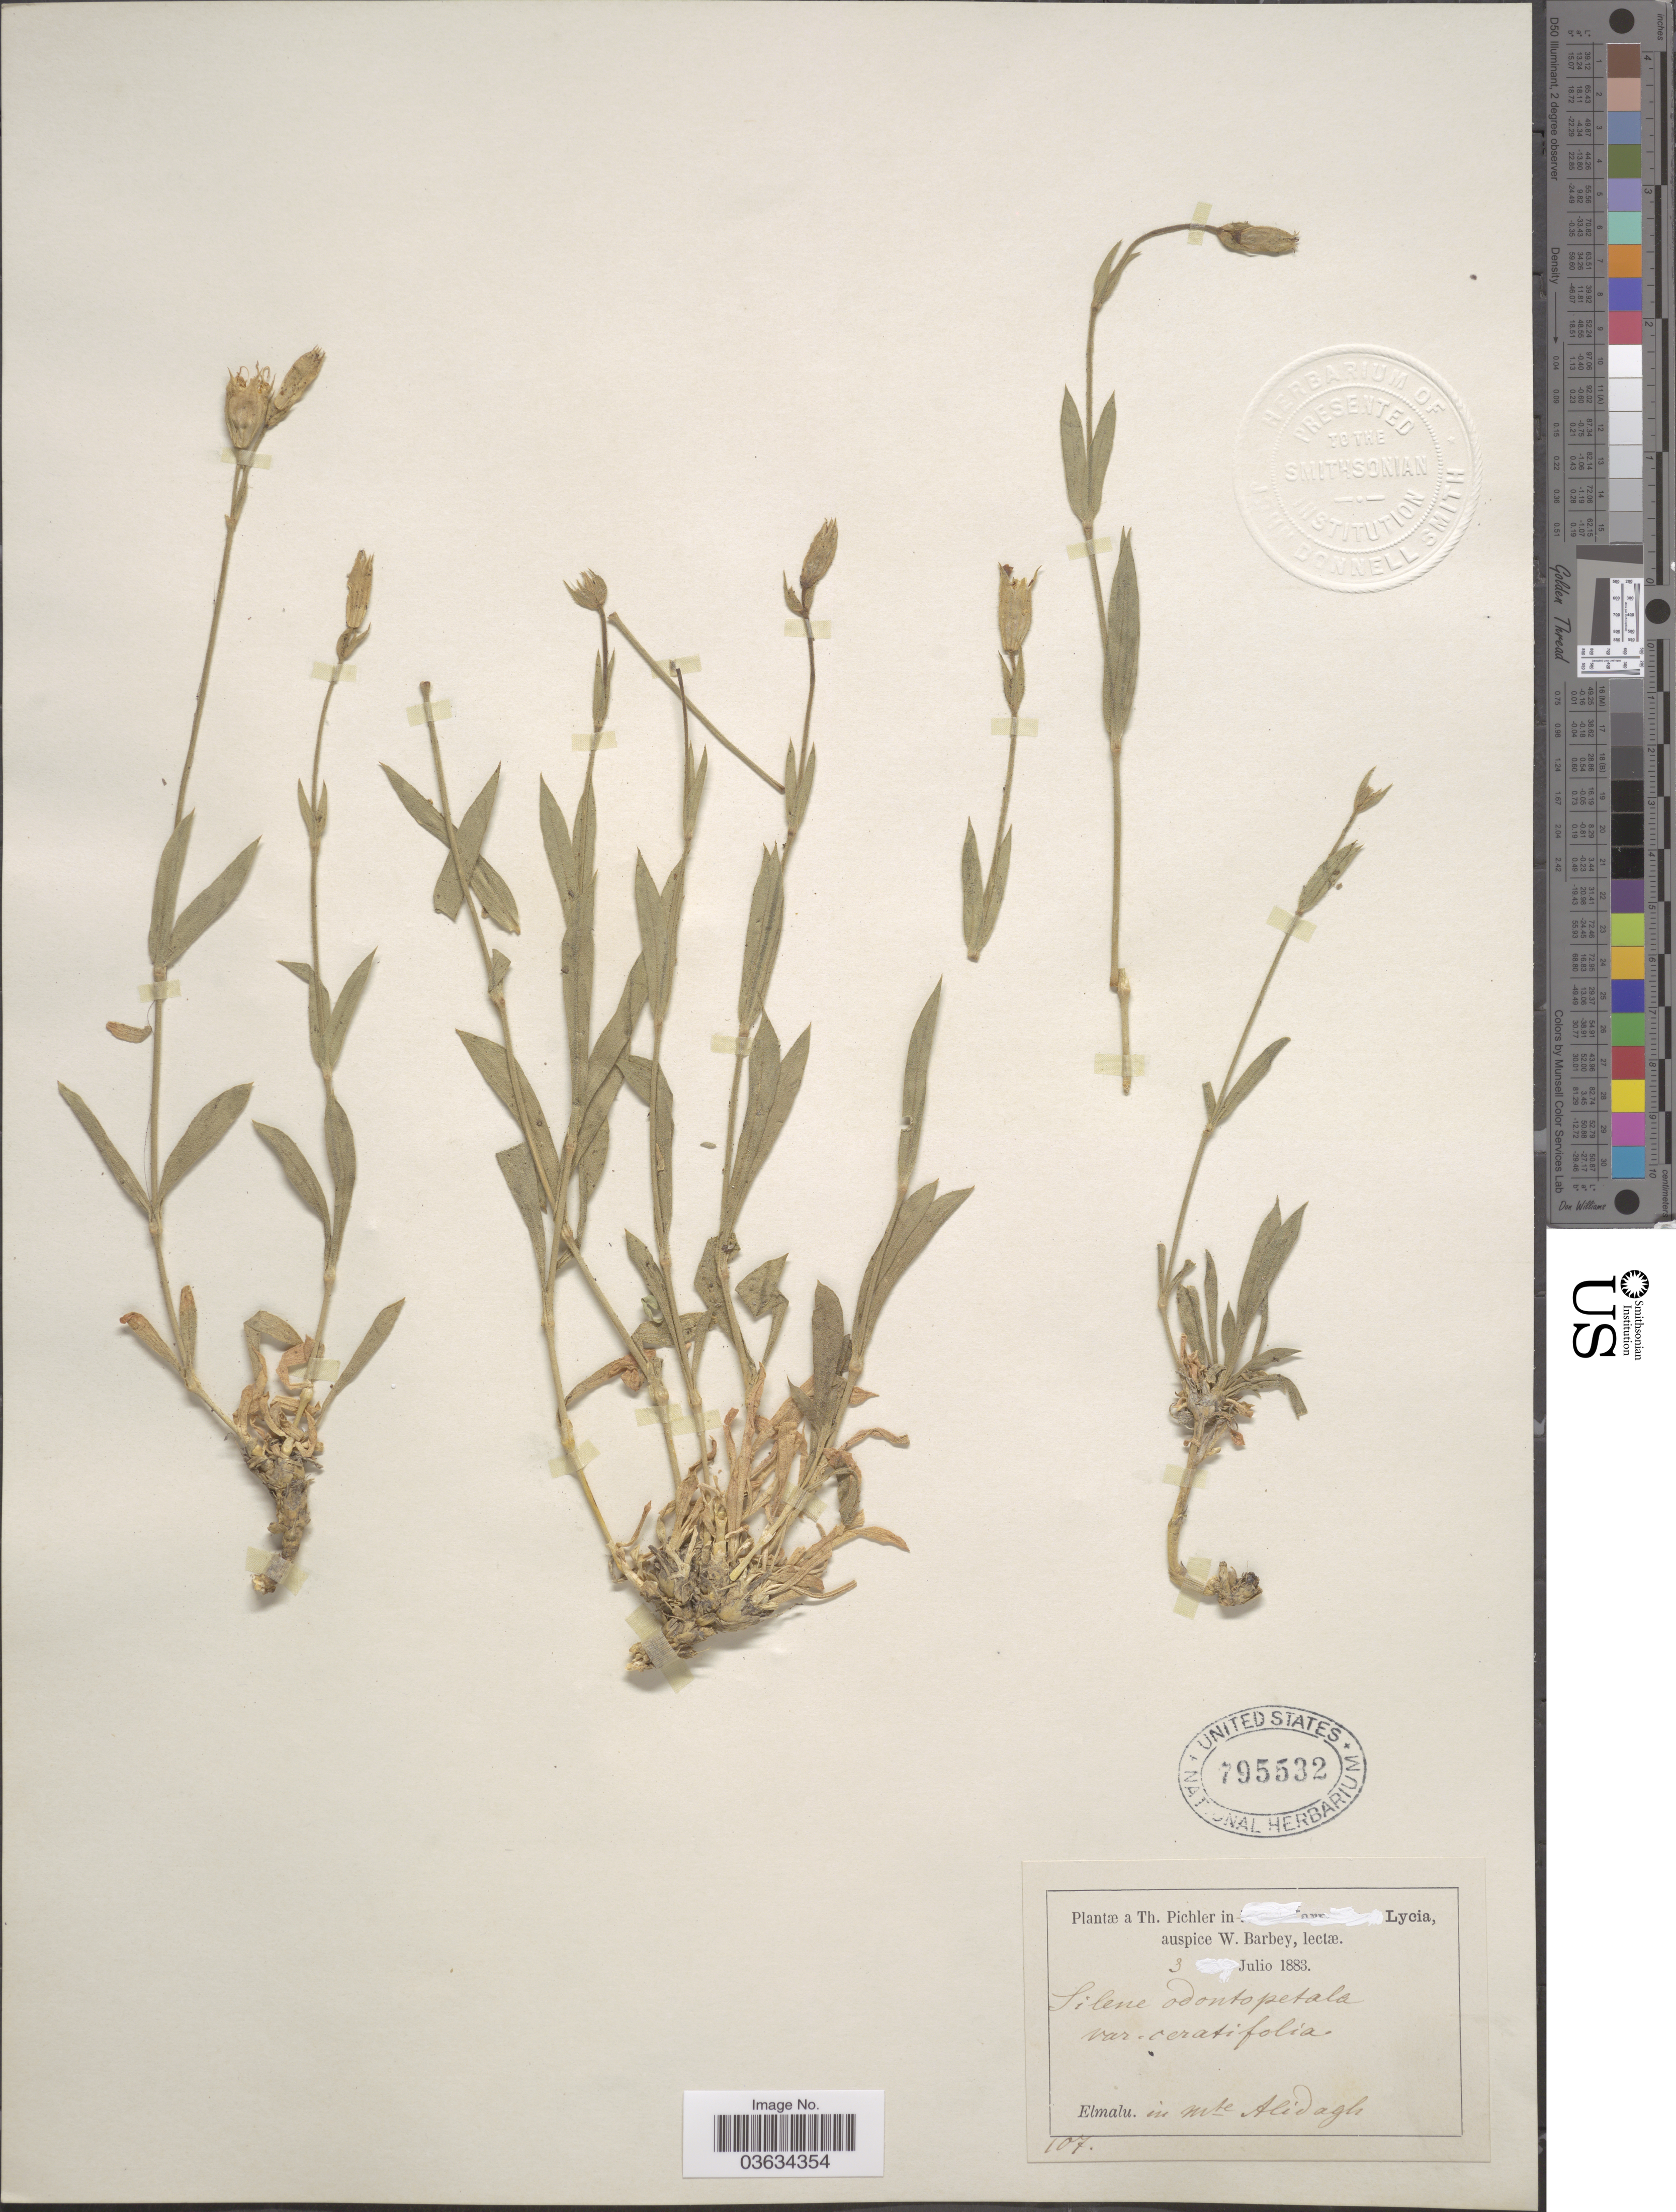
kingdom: Plantae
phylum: Tracheophyta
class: Magnoliopsida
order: Caryophyllales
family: Caryophyllaceae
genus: Silene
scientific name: Silene odontopetala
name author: Fenzl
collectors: T. Pichler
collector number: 107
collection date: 1883-07-03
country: Turkey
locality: Elmalu. in Mte Alidagh.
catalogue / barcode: US 795532